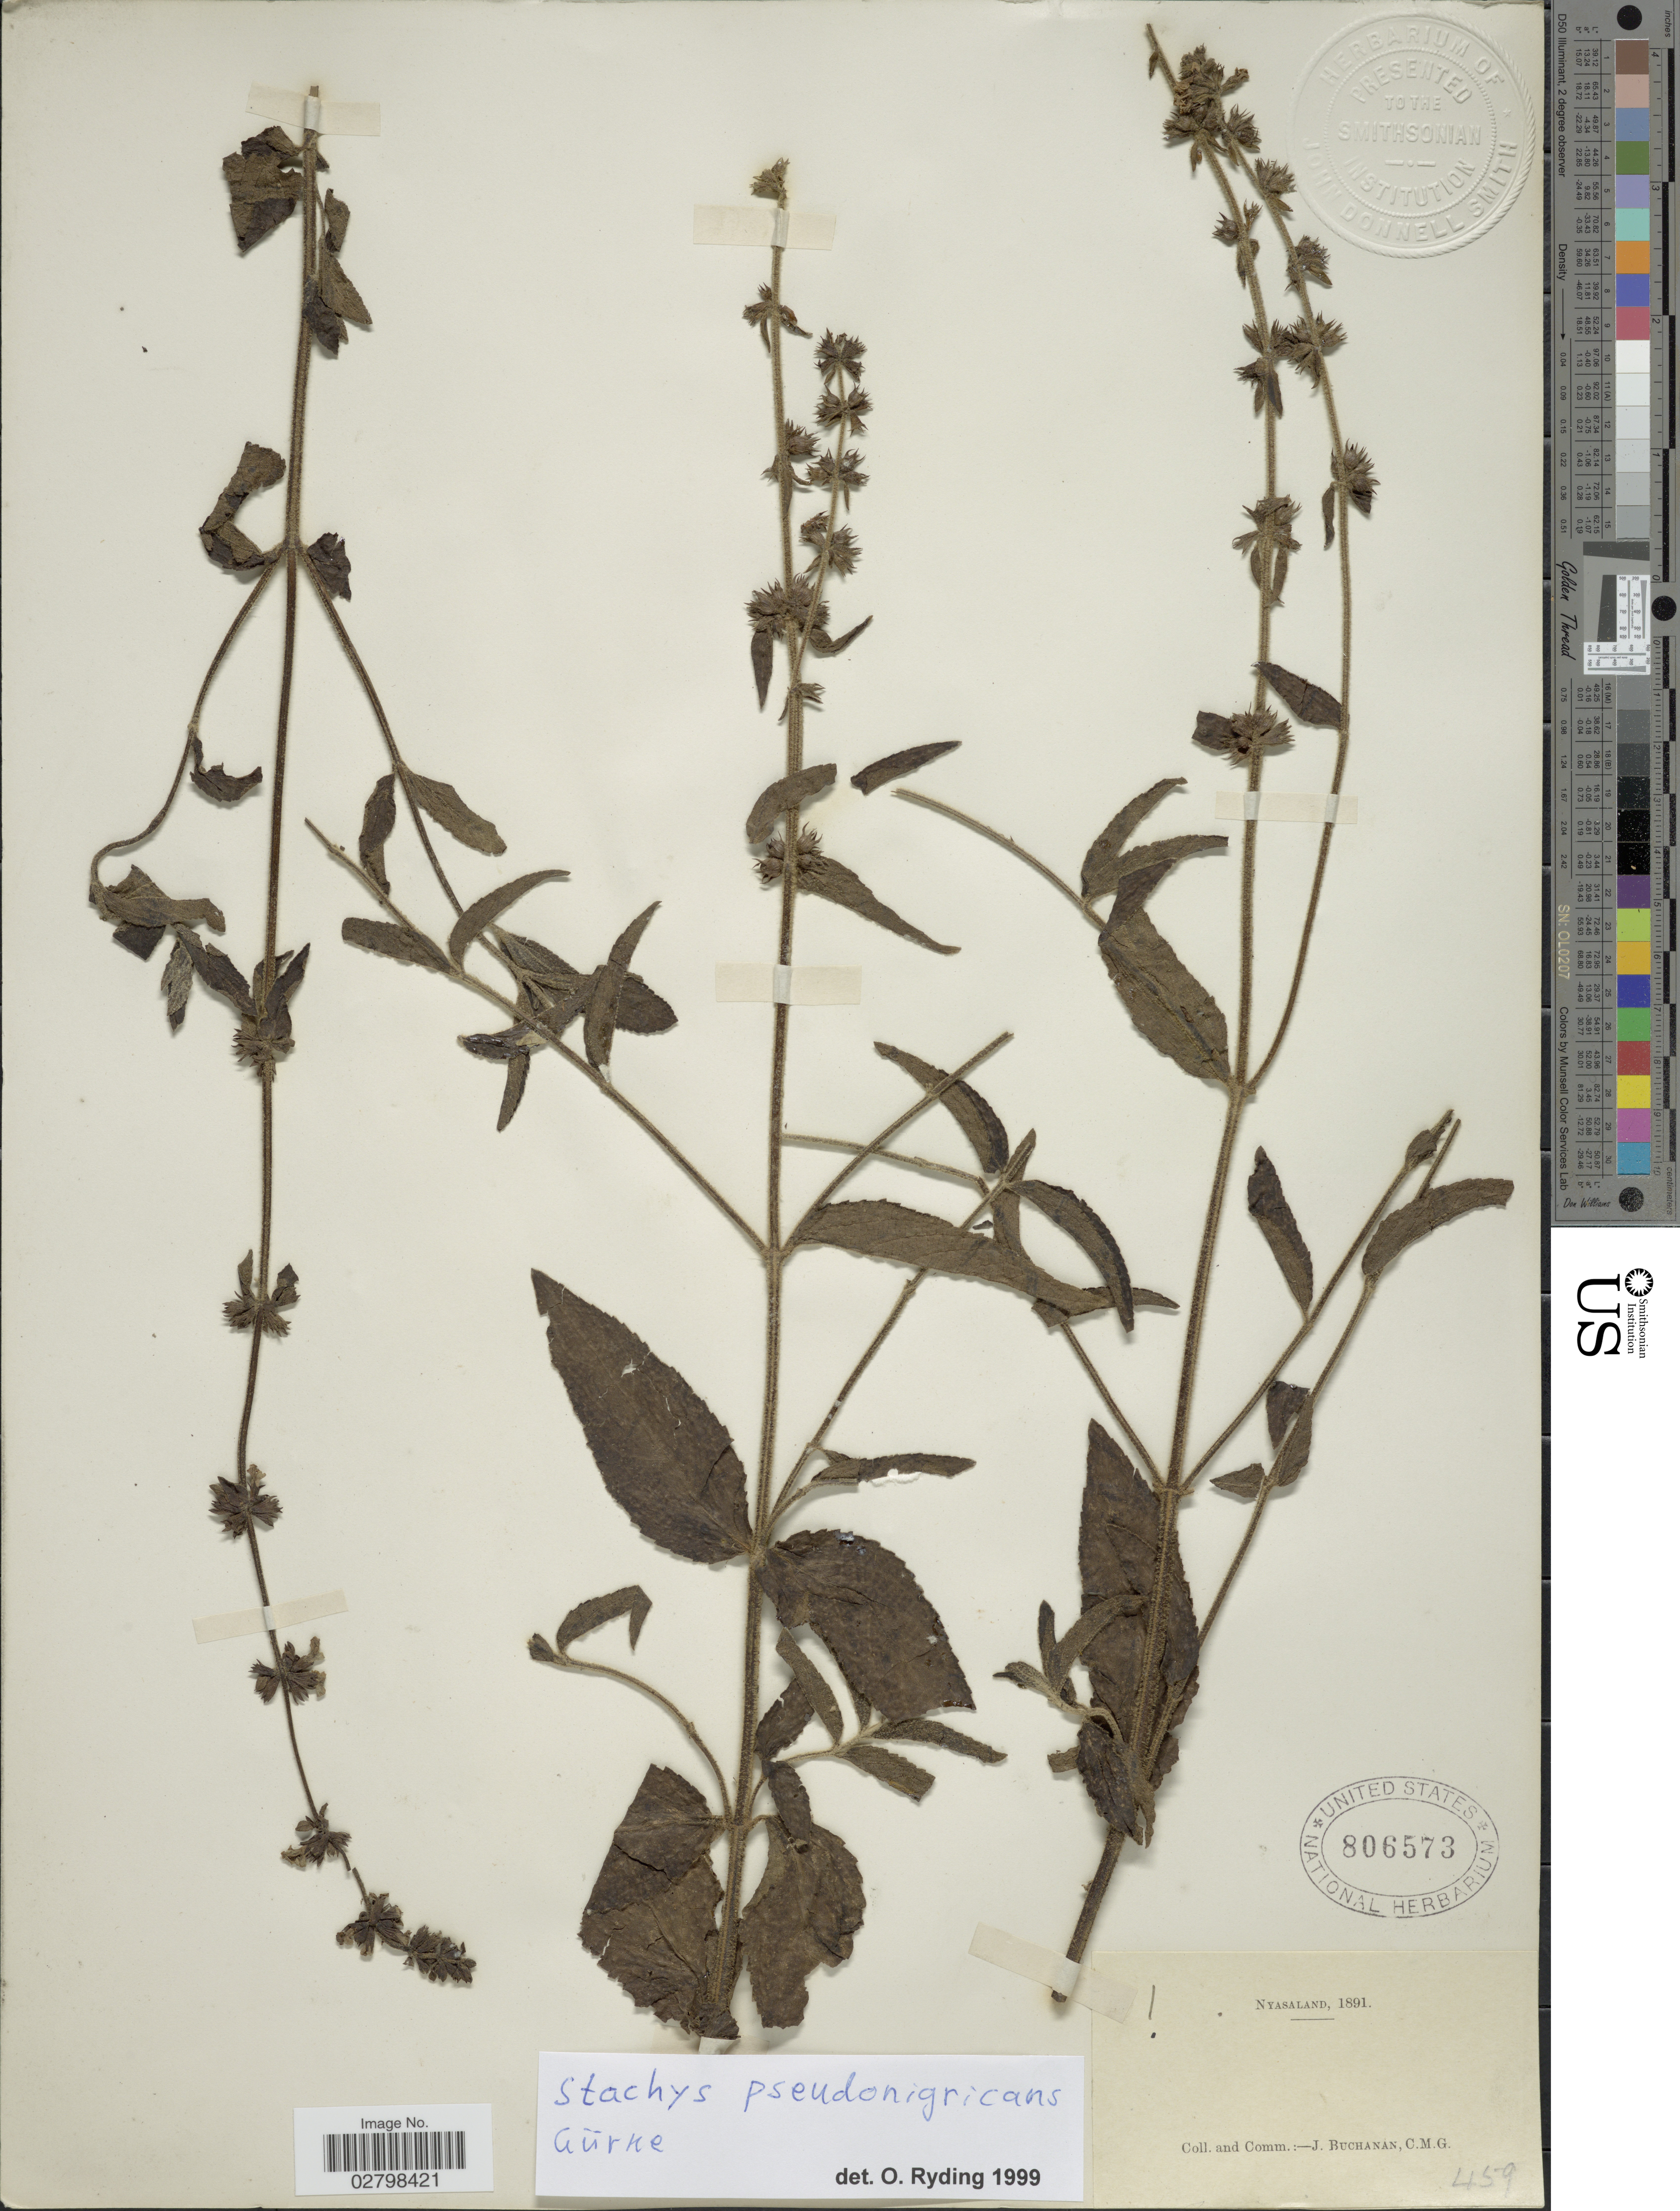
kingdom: Plantae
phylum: Tracheophyta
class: Magnoliopsida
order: Lamiales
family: Lamiaceae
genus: Stachys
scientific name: Stachys pseudonigricans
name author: Gürke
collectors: J. Buchanan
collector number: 459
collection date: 1891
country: Malawi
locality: Nyasaland.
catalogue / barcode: US 806573